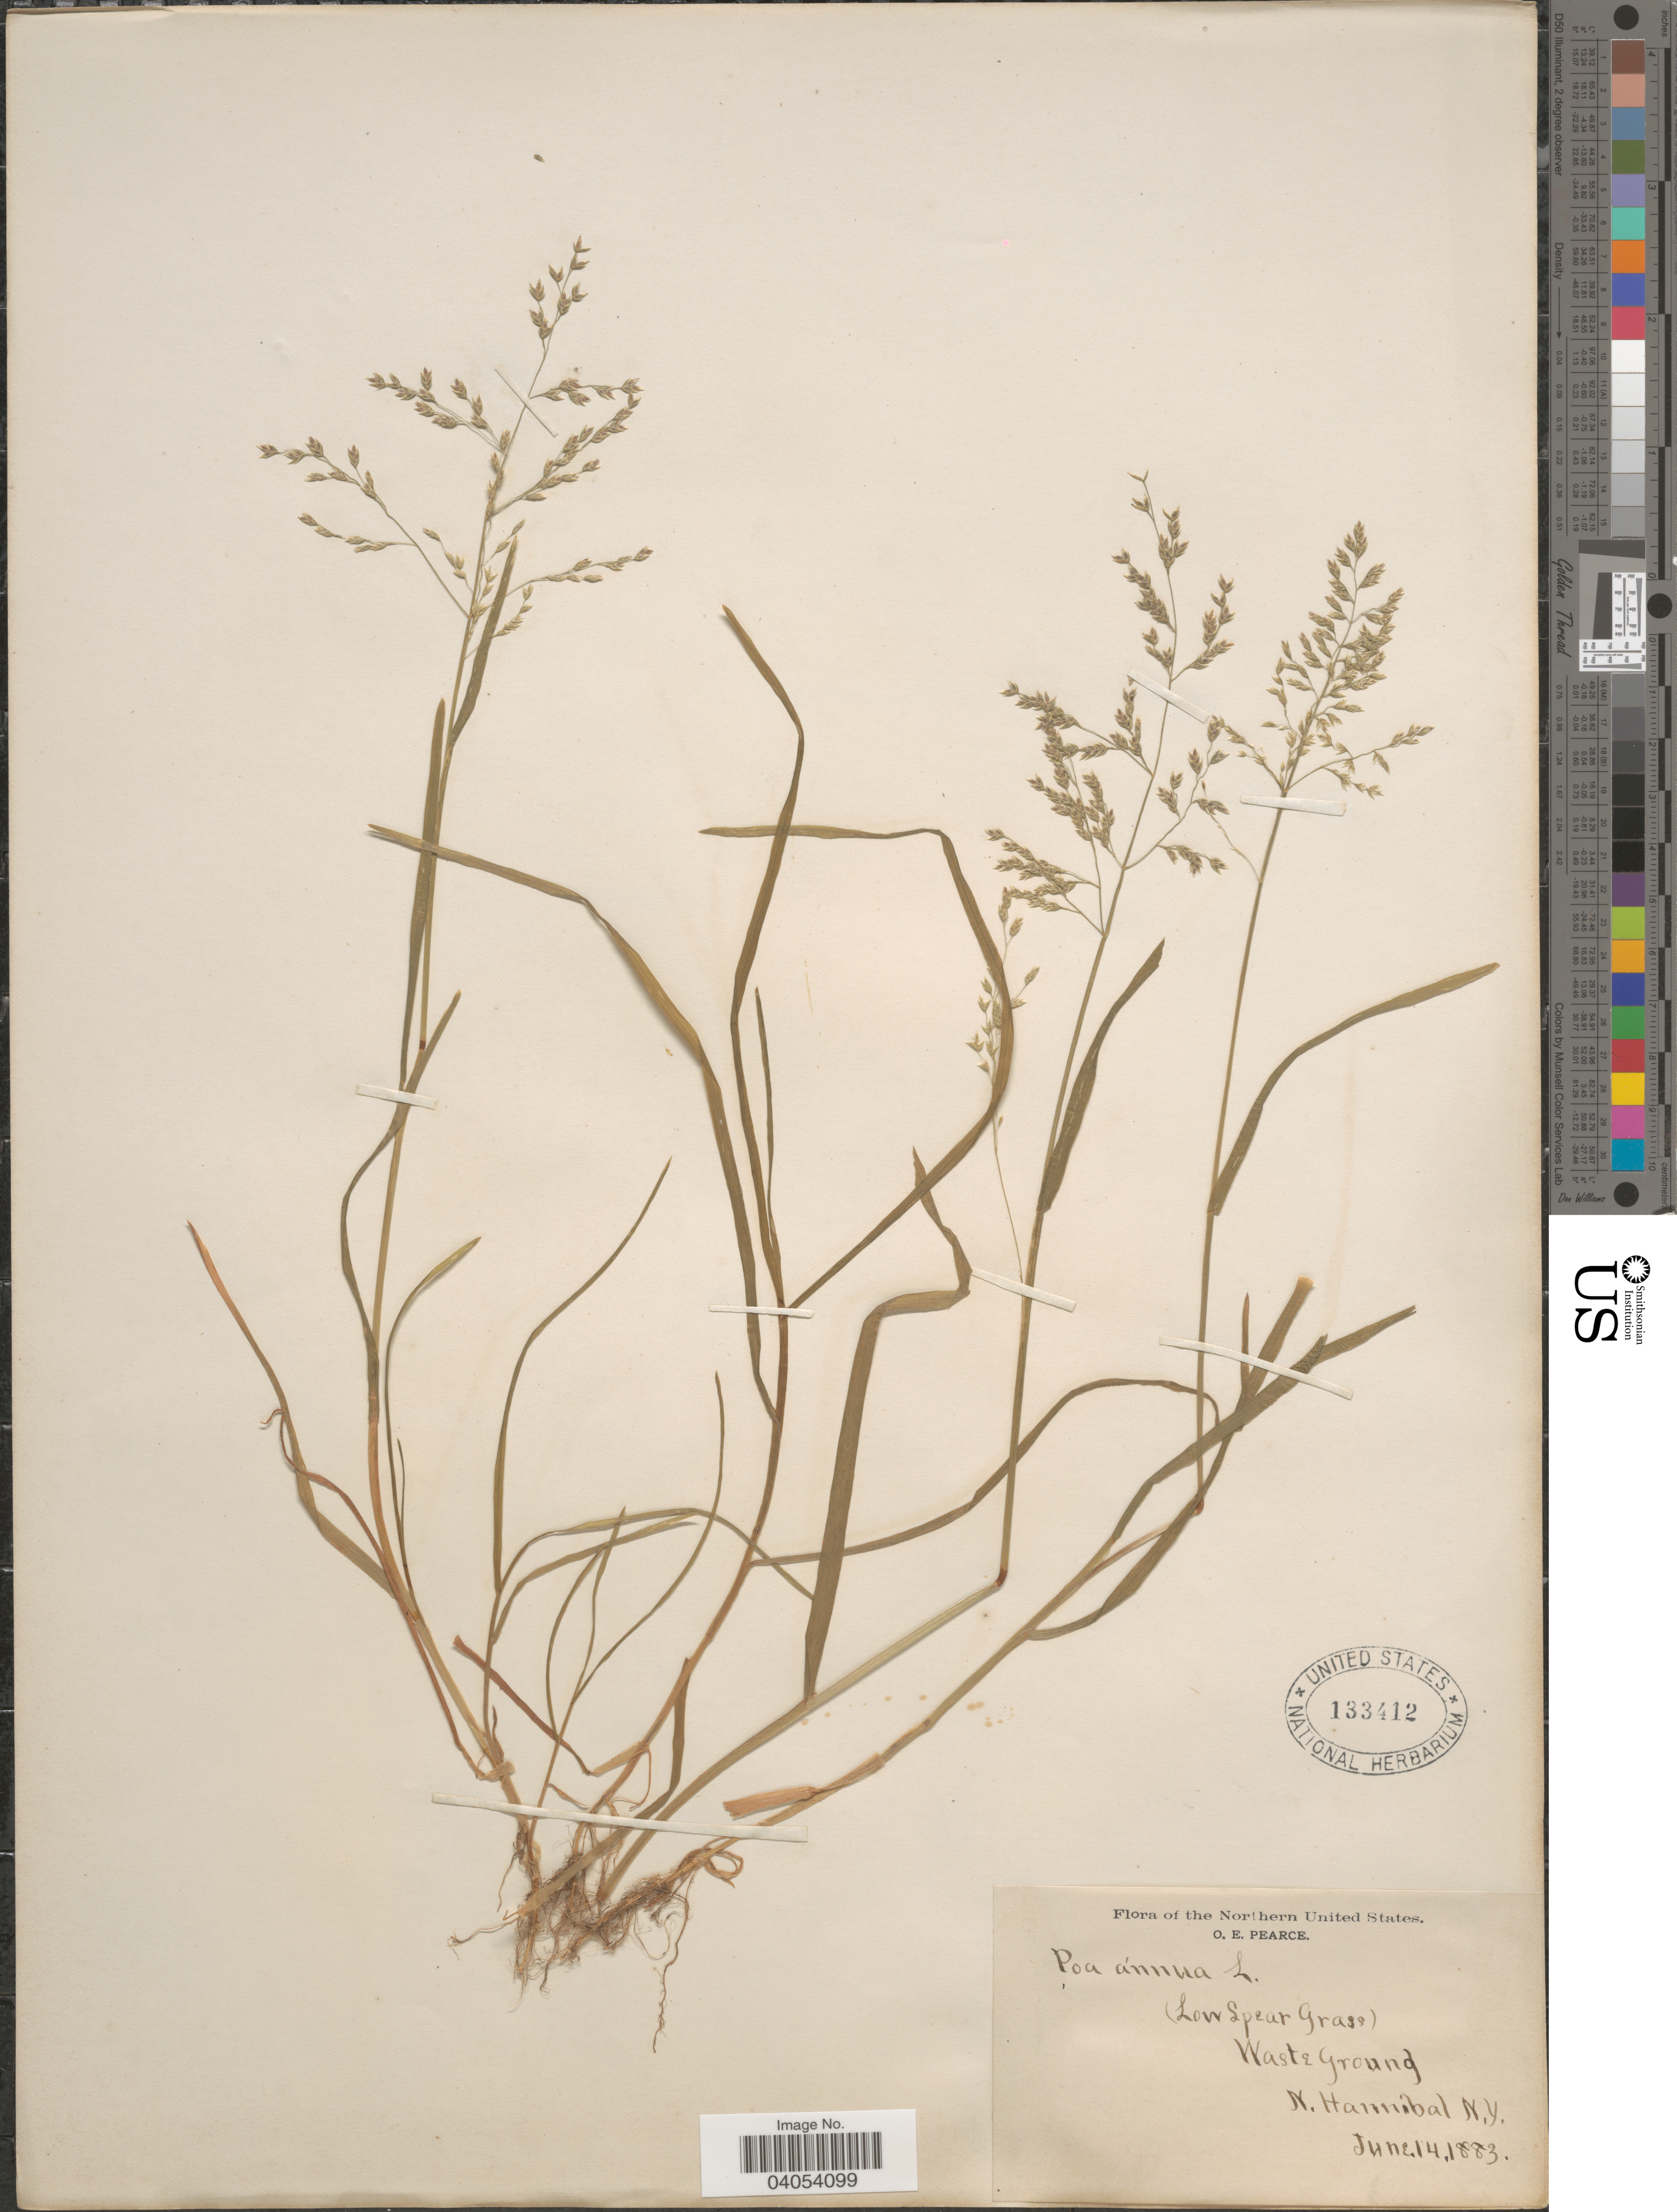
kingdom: Plantae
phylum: Tracheophyta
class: Liliopsida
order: Poales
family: Poaceae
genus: Poa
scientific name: Poa annua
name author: L.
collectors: O. E. Pearce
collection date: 1883-06-14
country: United States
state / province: New York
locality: Northern United States. Waste Ground, N. Hannibal.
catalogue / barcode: US 133412